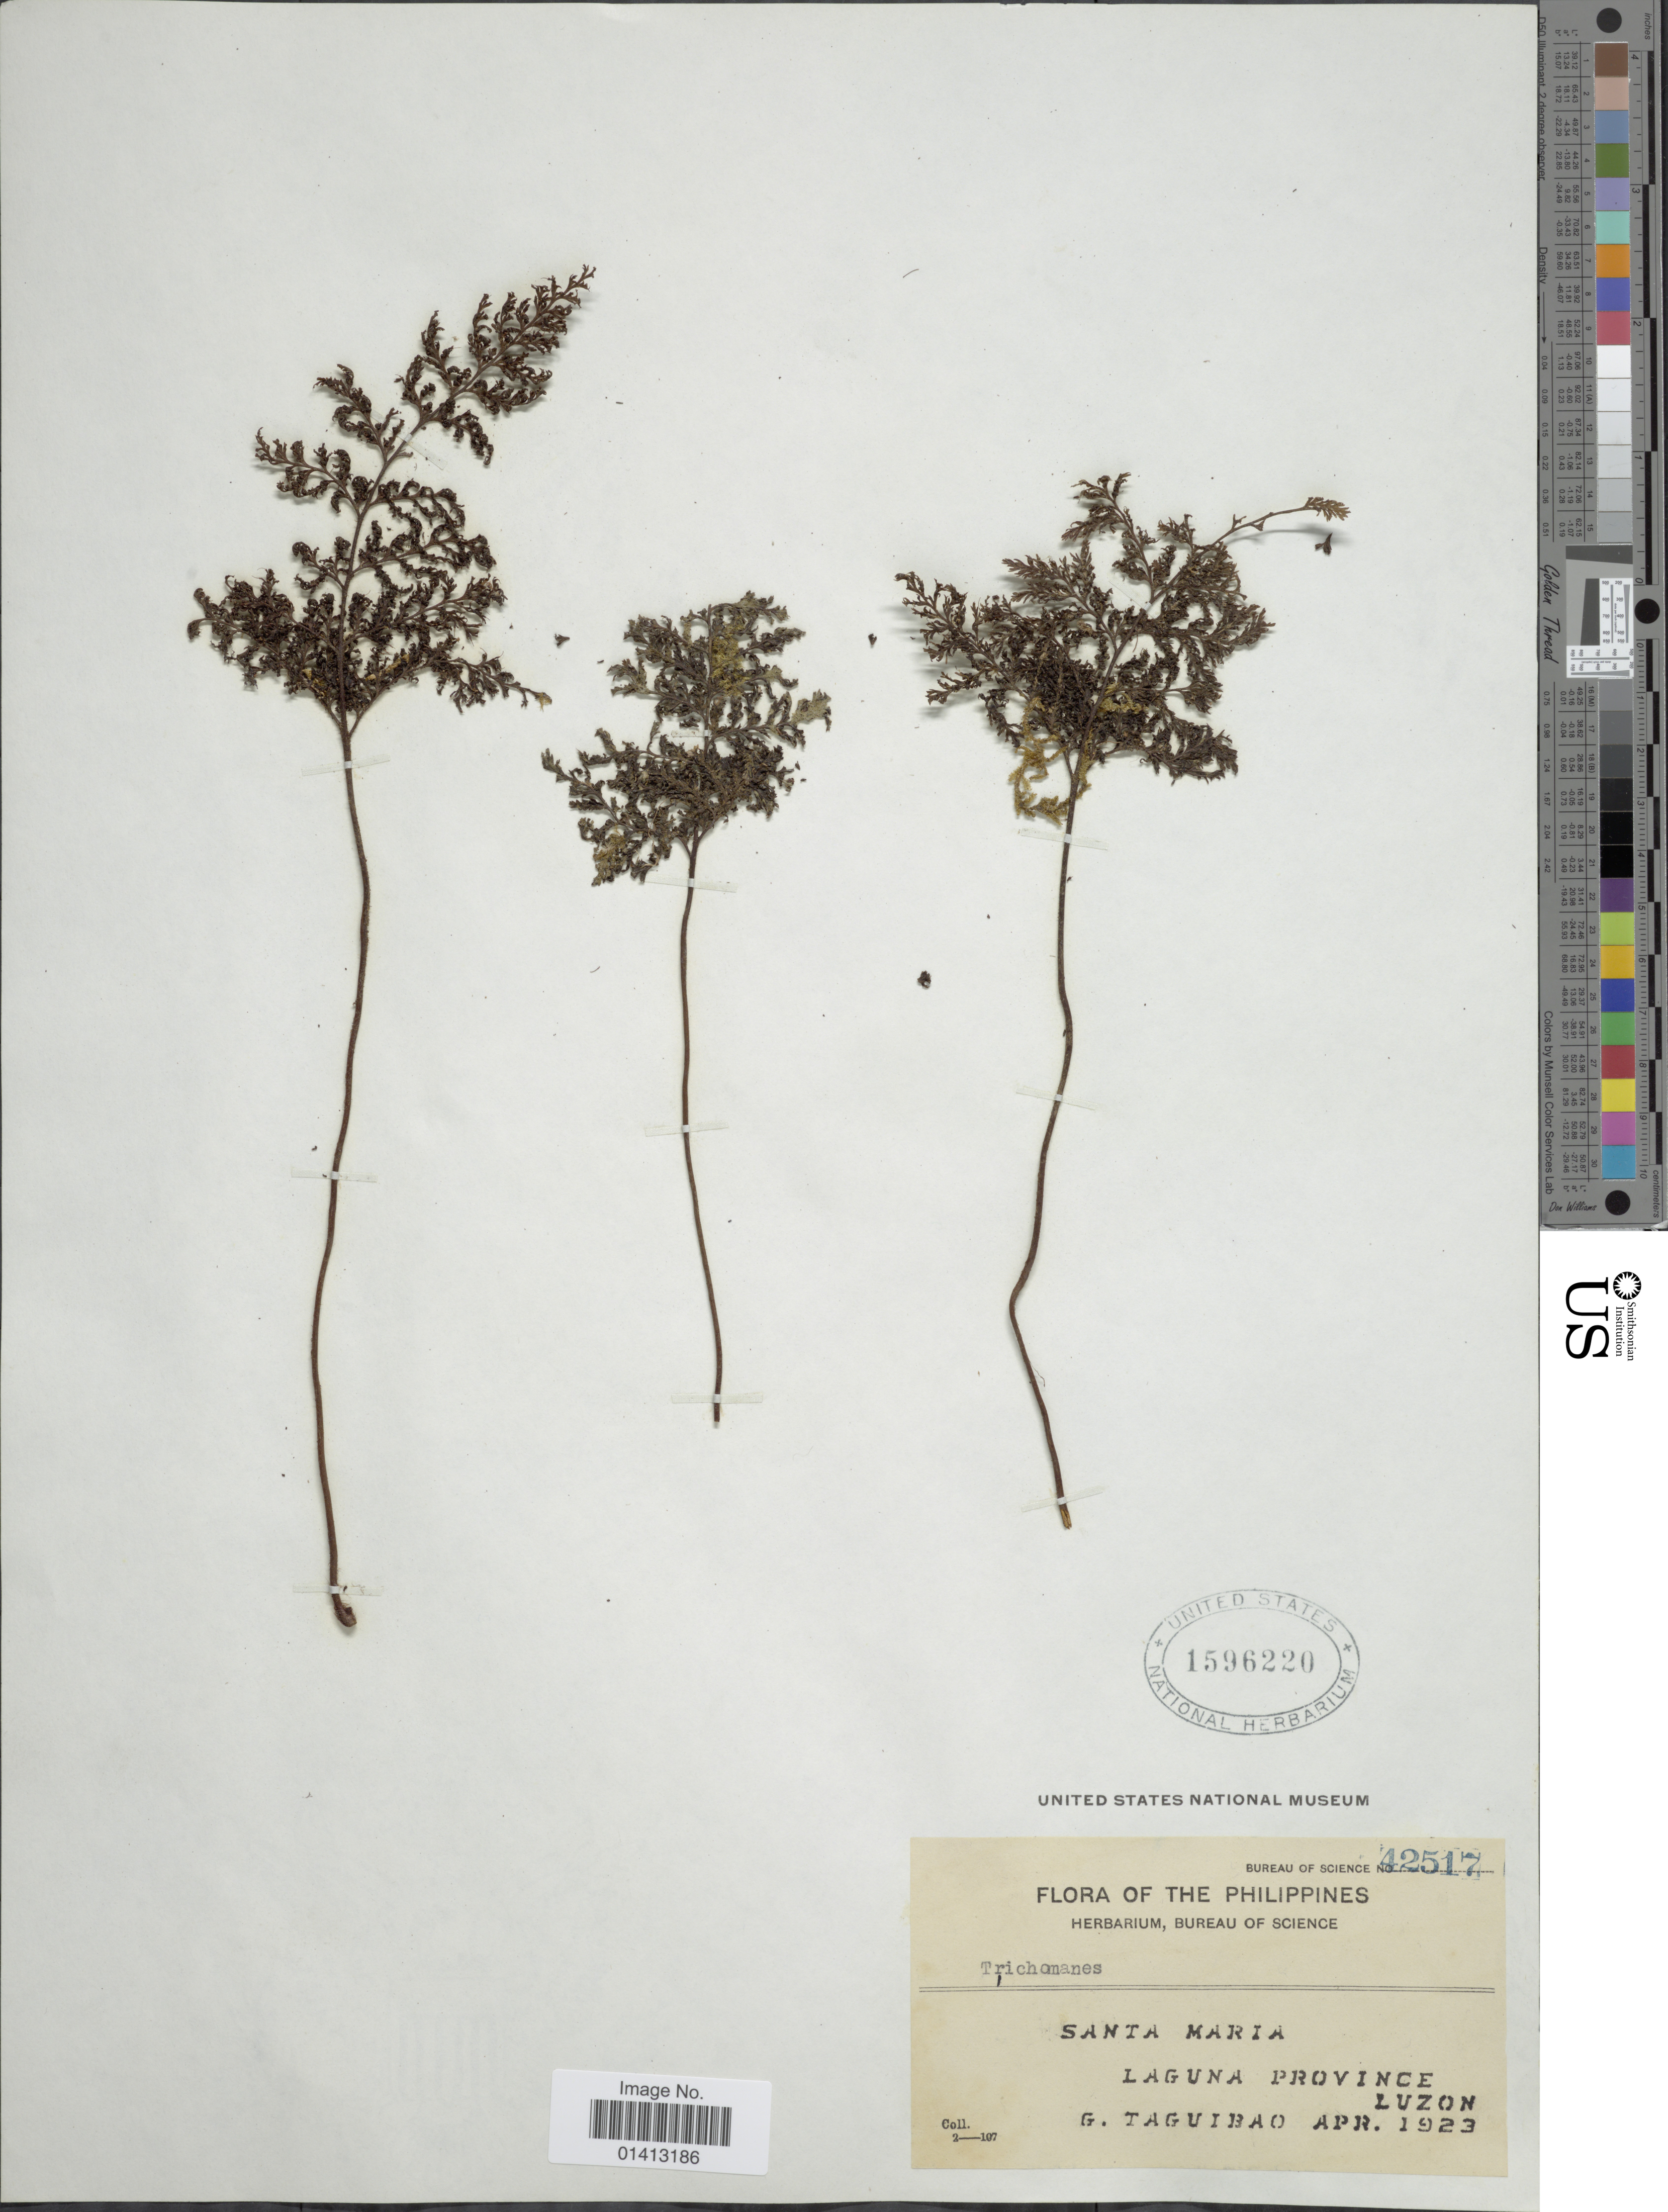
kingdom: Plantae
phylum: Tracheophyta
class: Polypodiopsida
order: Hymenophyllales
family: Hymenophyllaceae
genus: Crepidomanes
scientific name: Crepidomanes sp.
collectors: P. Taguibao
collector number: Bureau of Science 42517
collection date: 1923-04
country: Philippines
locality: Santa Maria, Laguna Province, Luzon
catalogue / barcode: US 1596220